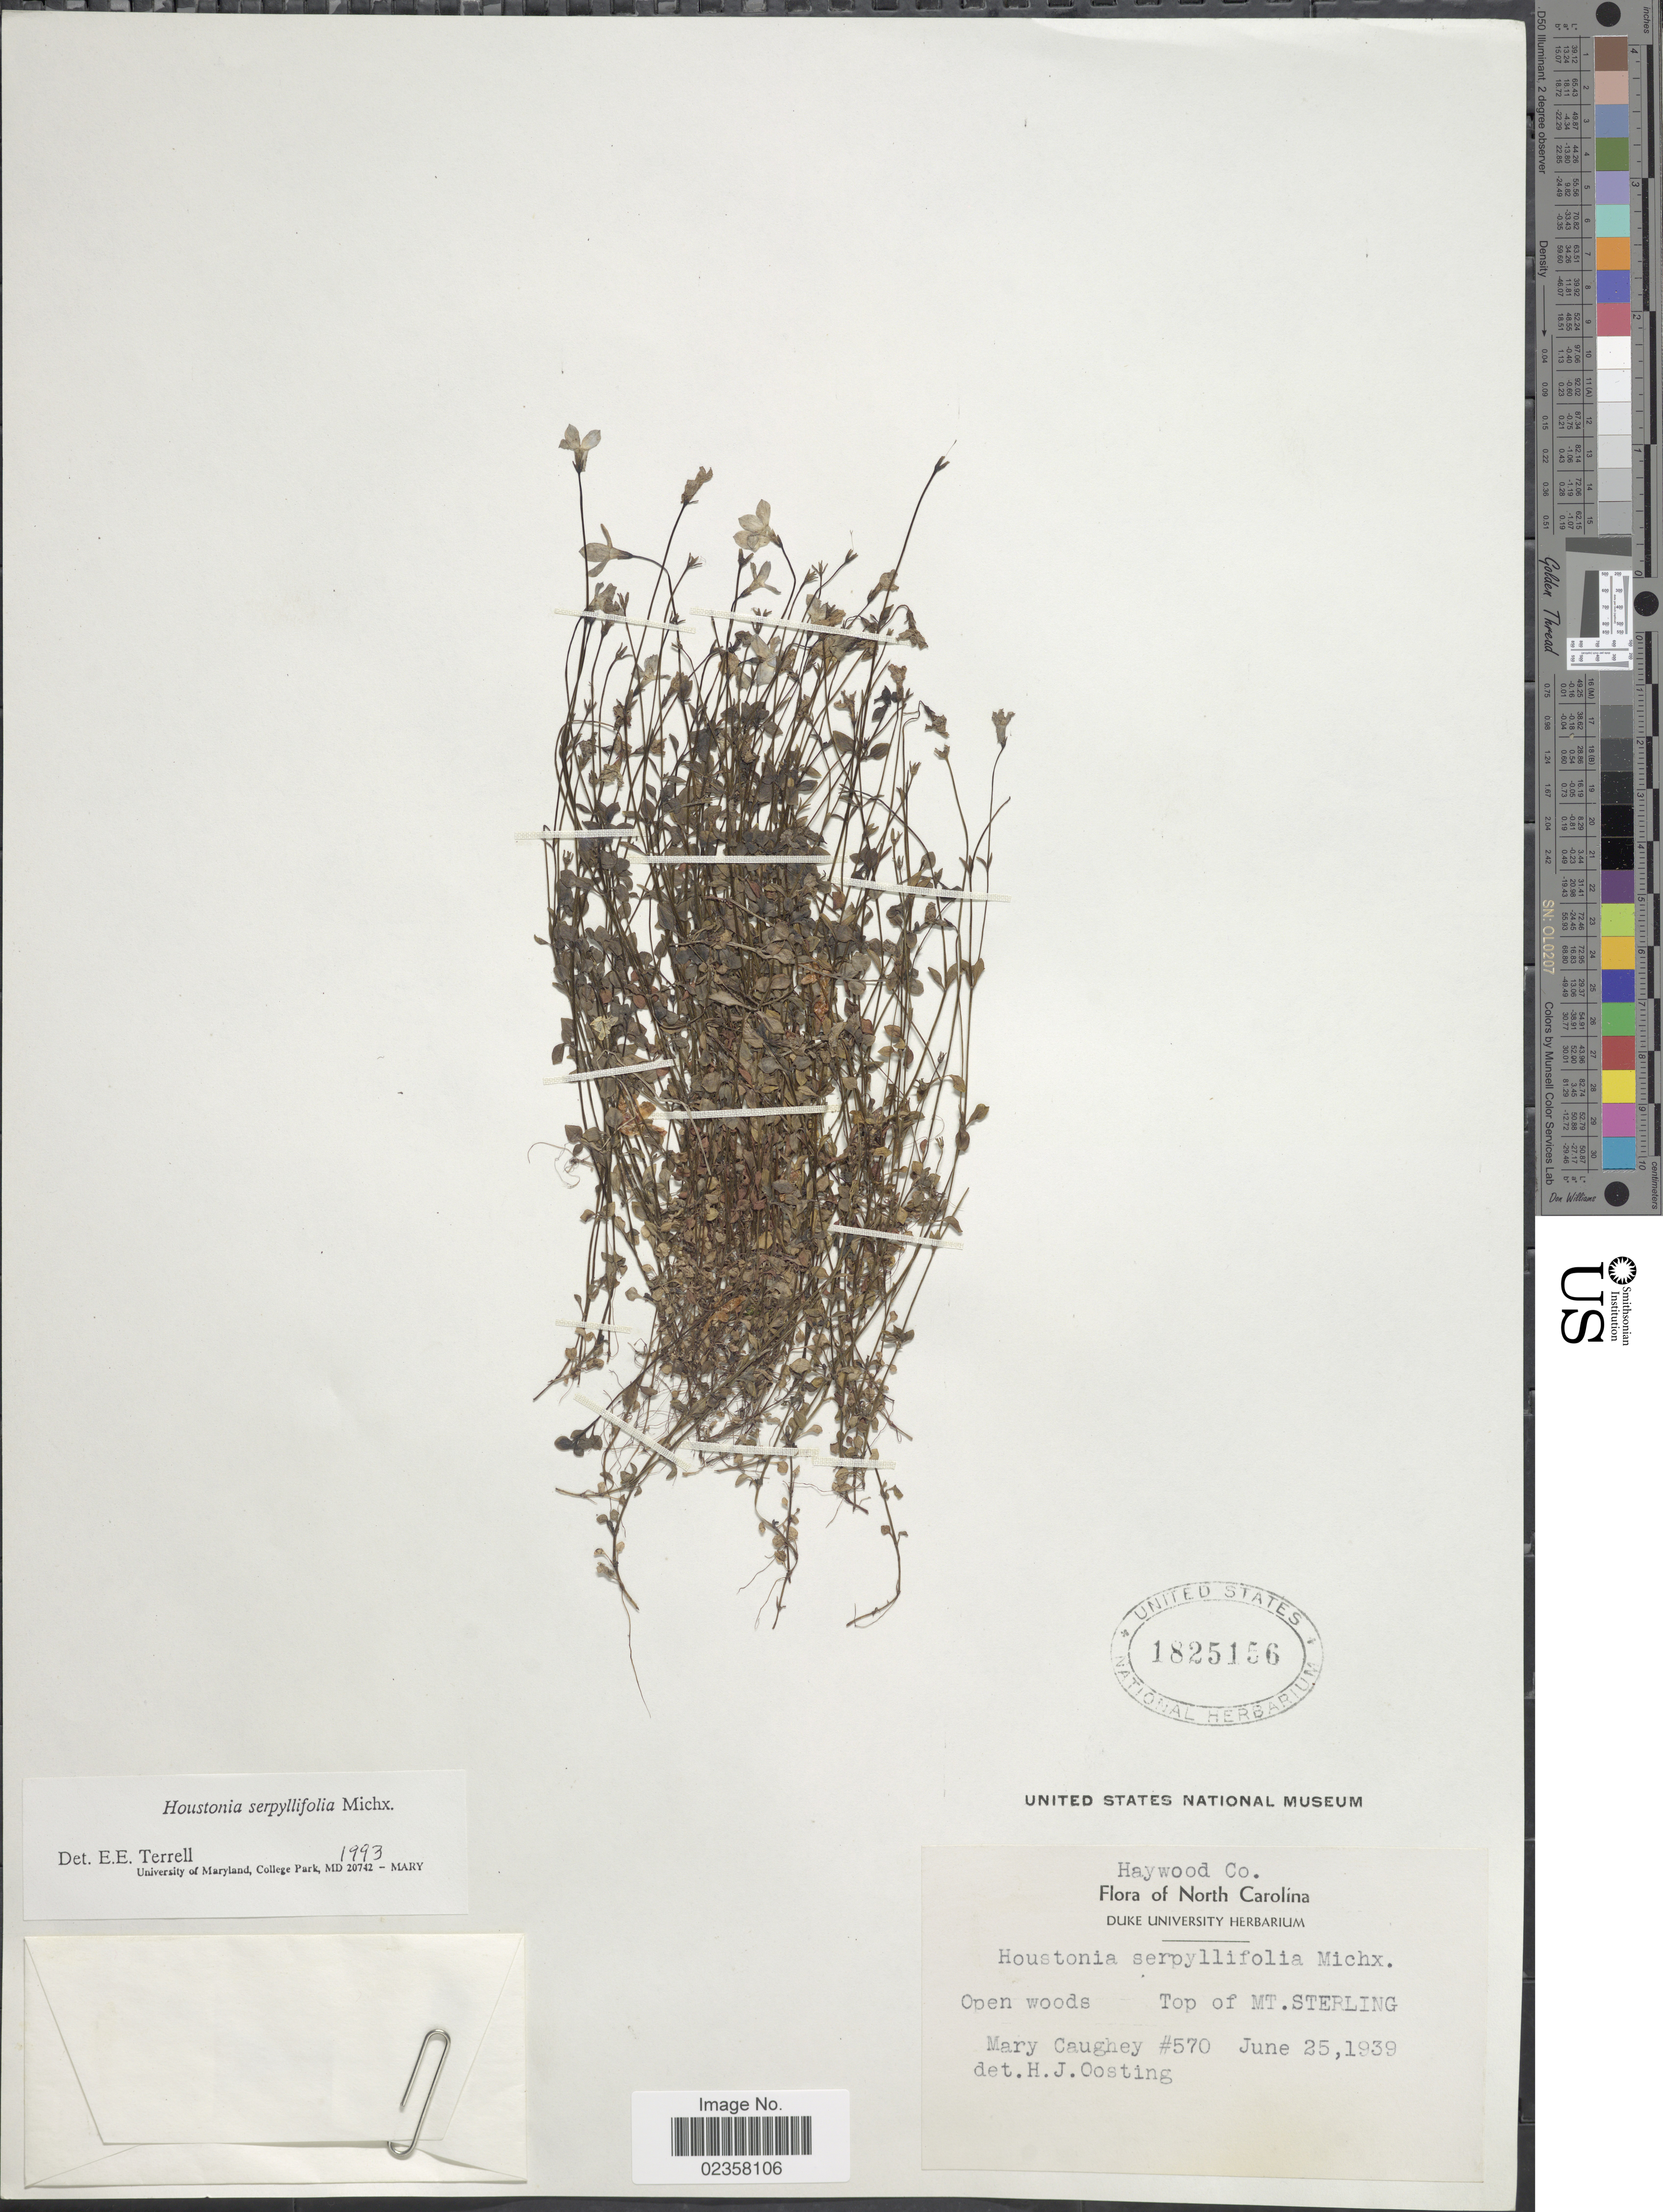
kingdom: Plantae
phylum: Tracheophyta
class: Magnoliopsida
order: Gentianales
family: Rubiaceae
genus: Houstonia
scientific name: Houstonia serpyllifolia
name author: Michx.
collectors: M. Caughey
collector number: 570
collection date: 1939-06-25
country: United States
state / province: North Carolina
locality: Haywood Co., open woods, Top of Mt. Sterling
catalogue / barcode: US 1825156